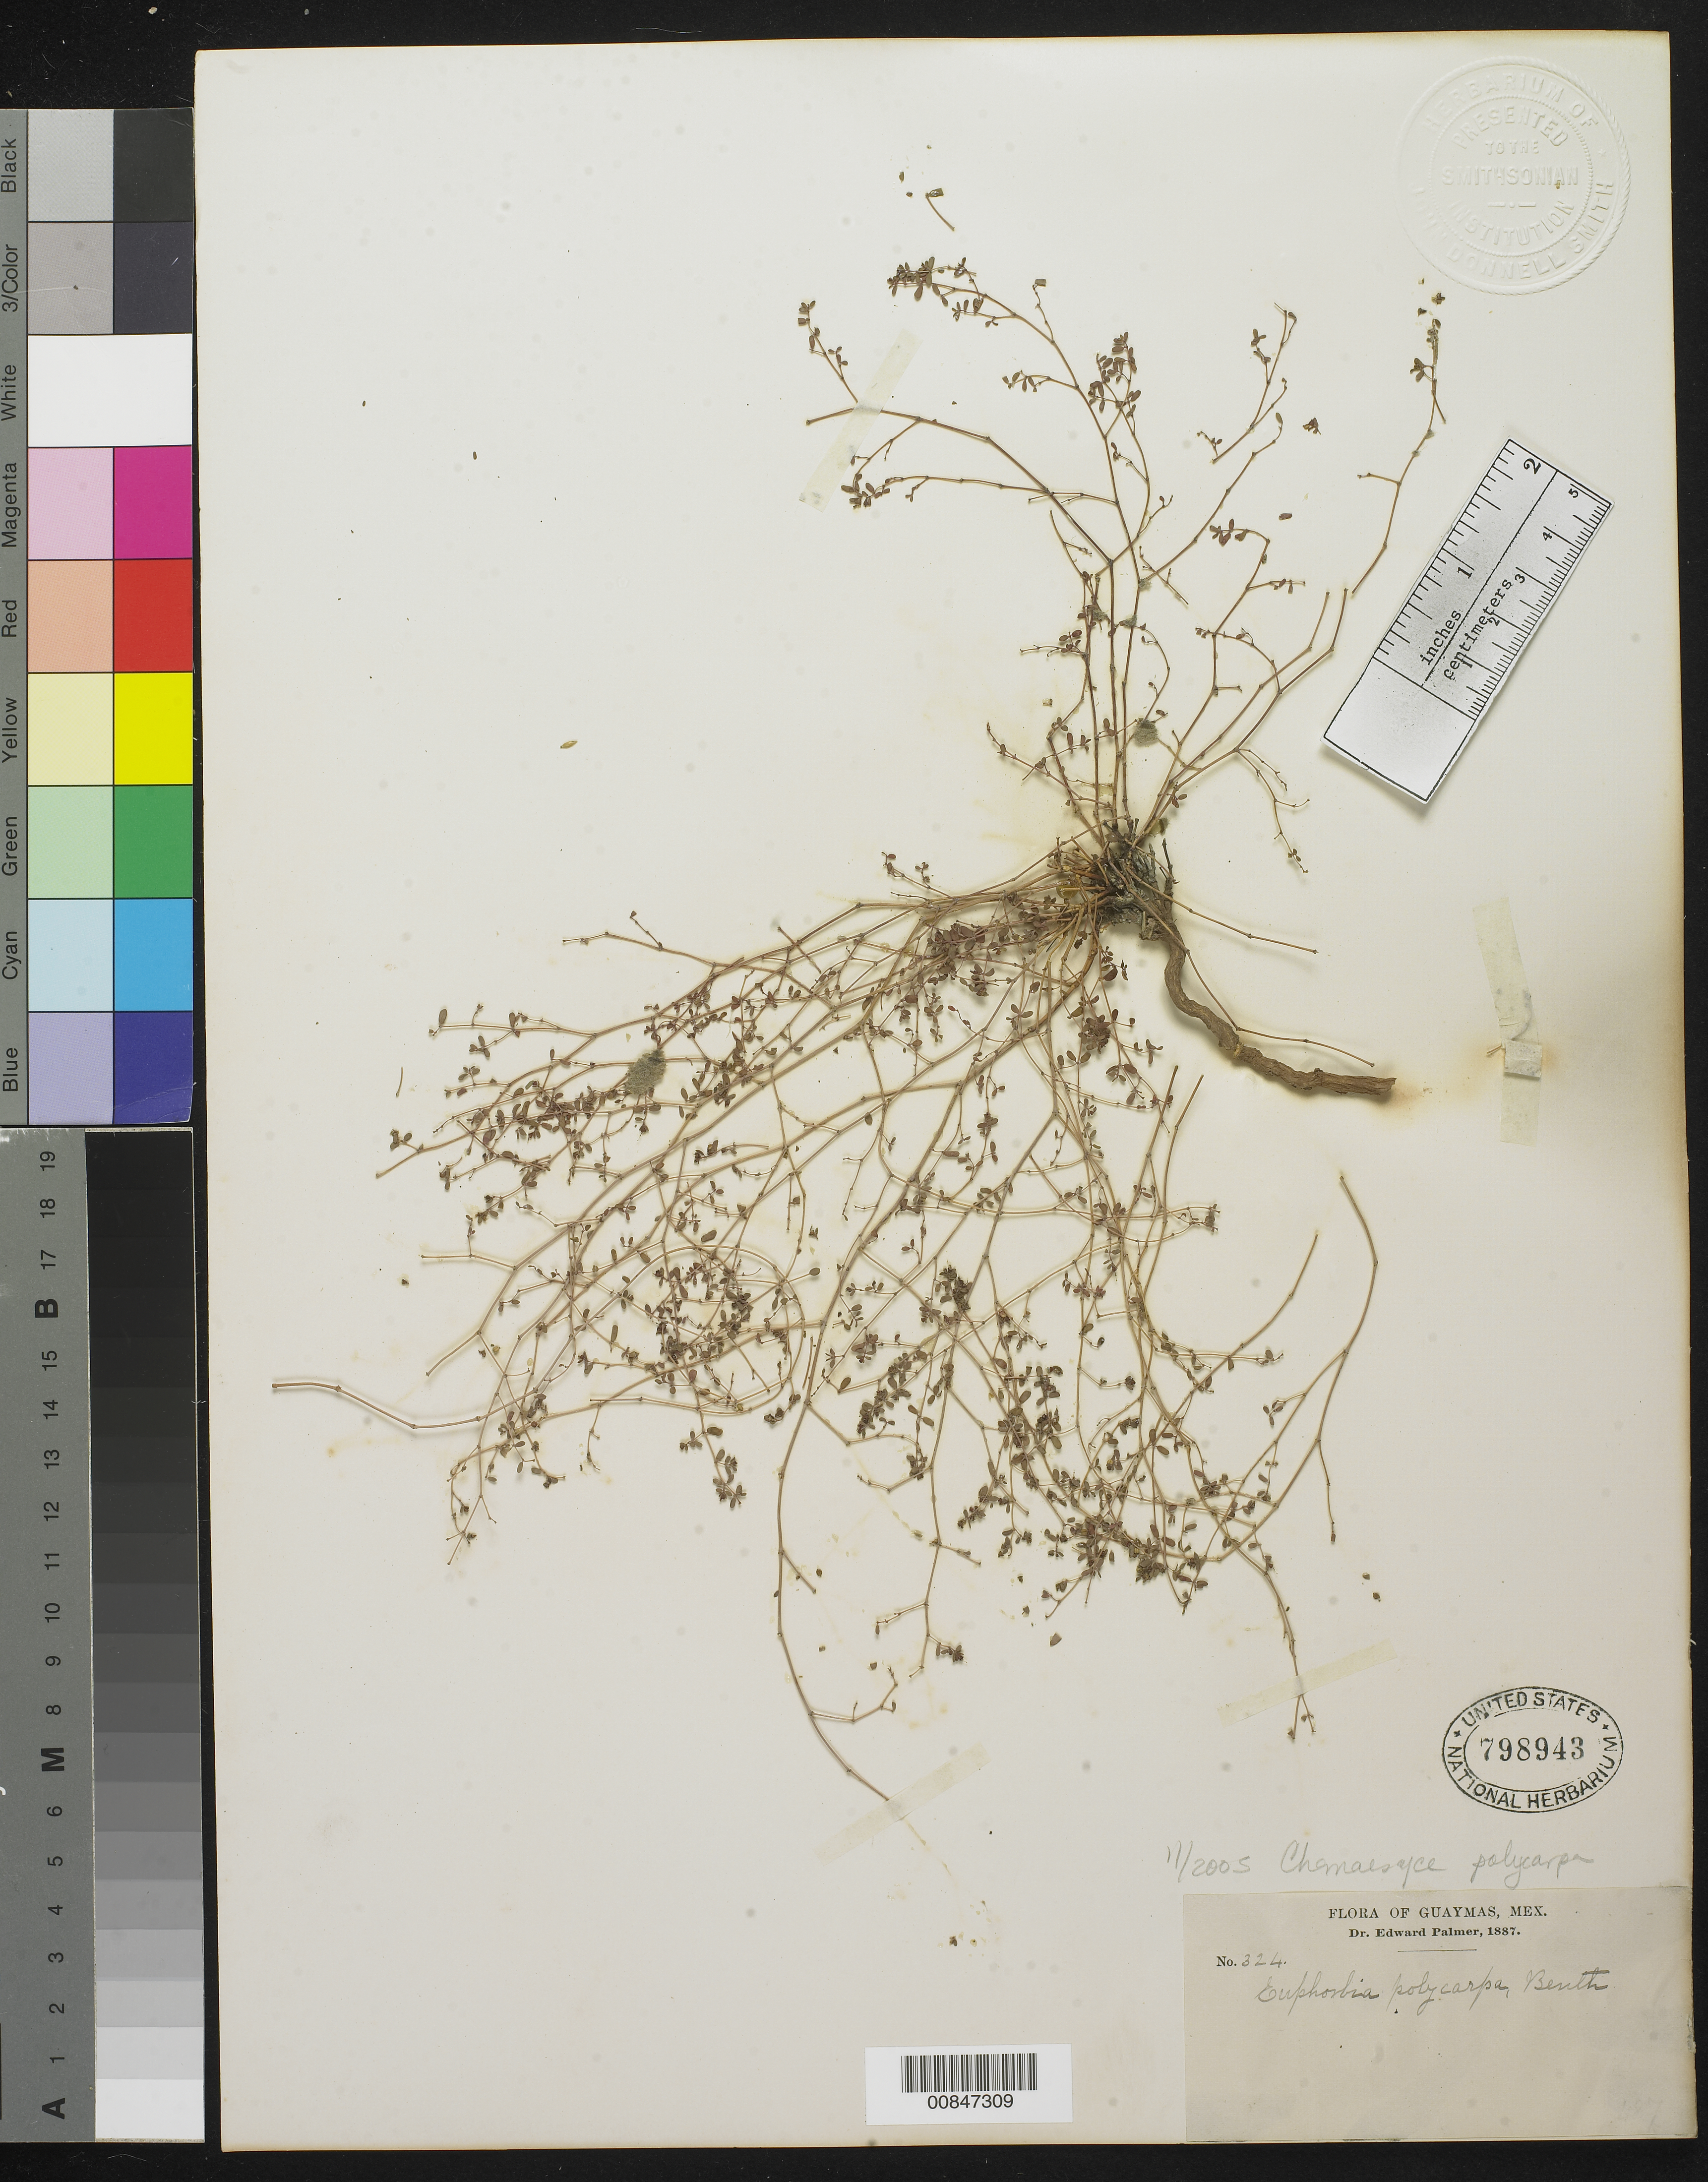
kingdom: Plantae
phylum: Tracheophyta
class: Magnoliopsida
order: Malpighiales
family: Euphorbiaceae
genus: Euphorbia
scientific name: Euphorbia polycarpa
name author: Benth.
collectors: E. Palmer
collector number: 324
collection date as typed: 1887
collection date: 1887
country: Mexico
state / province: Sonora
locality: Guaymas, Sonora.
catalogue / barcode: US 798943